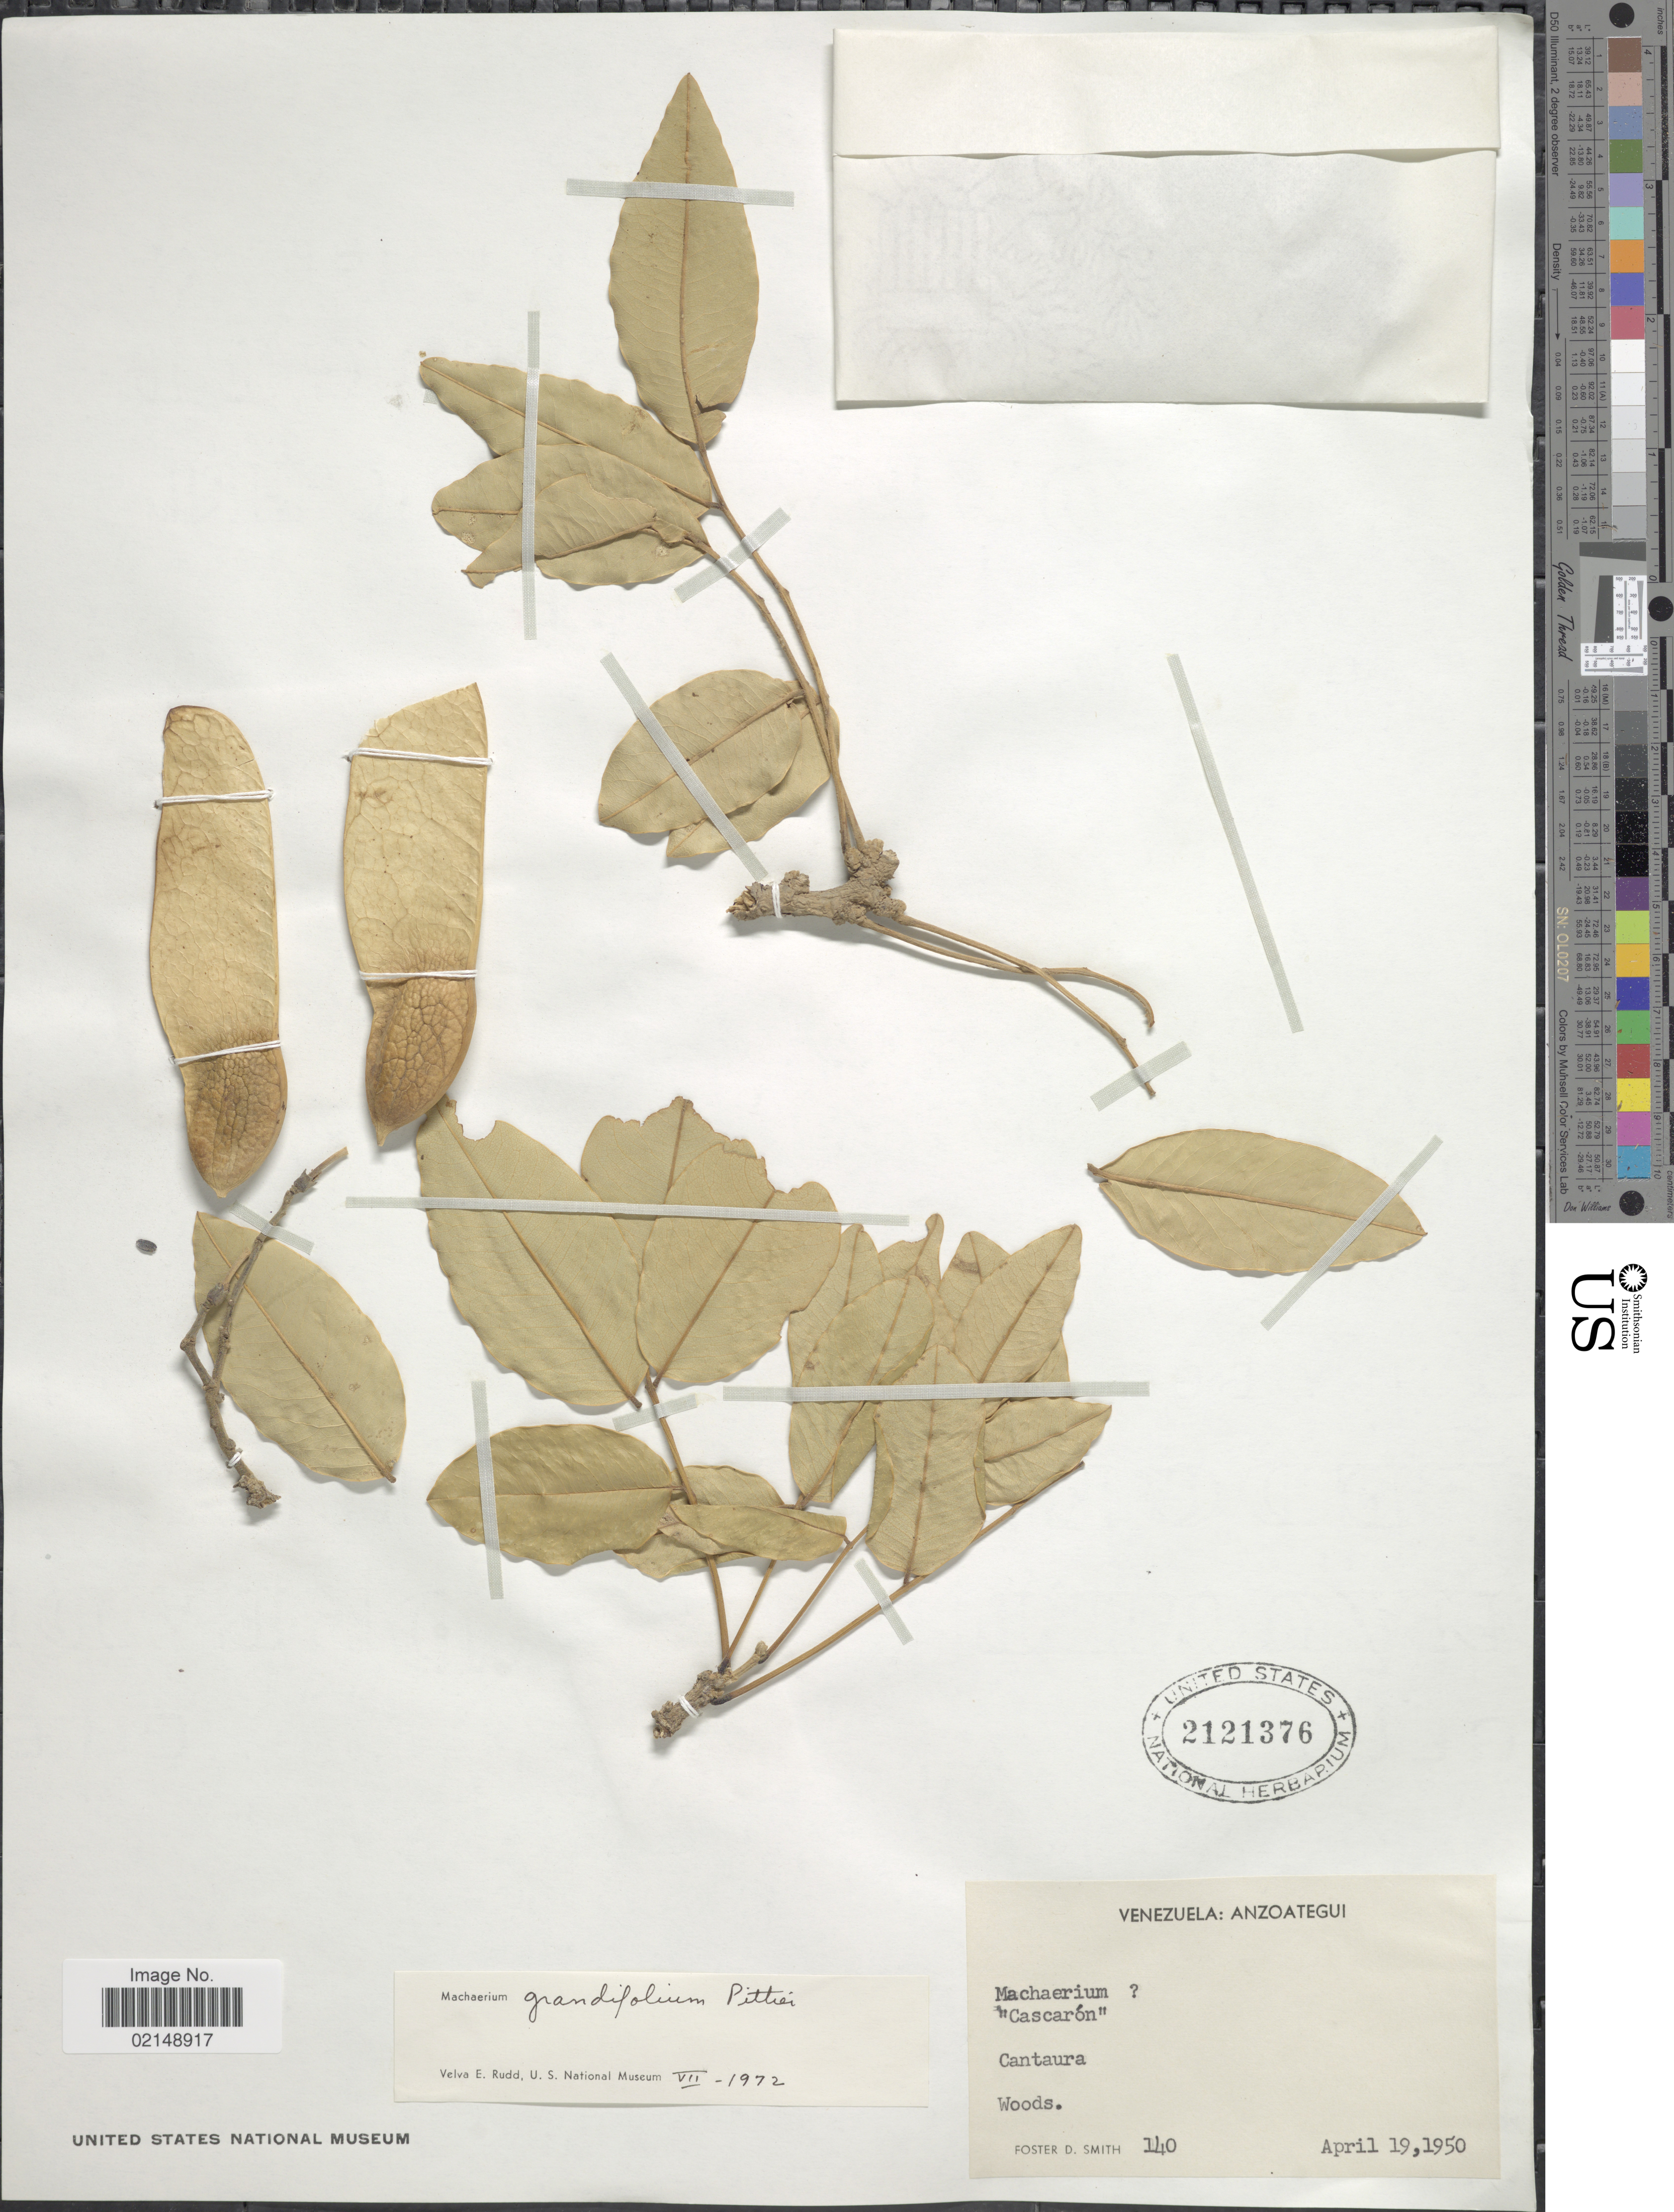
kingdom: Plantae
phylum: Tracheophyta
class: Magnoliopsida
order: Fabales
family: Fabaceae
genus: Machaerium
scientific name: Machaerium grandifolium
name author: Pittier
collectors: F. Smith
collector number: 140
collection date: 1950-04-19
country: Venezuela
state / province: Anzoategui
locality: Cantaura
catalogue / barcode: US 2121376